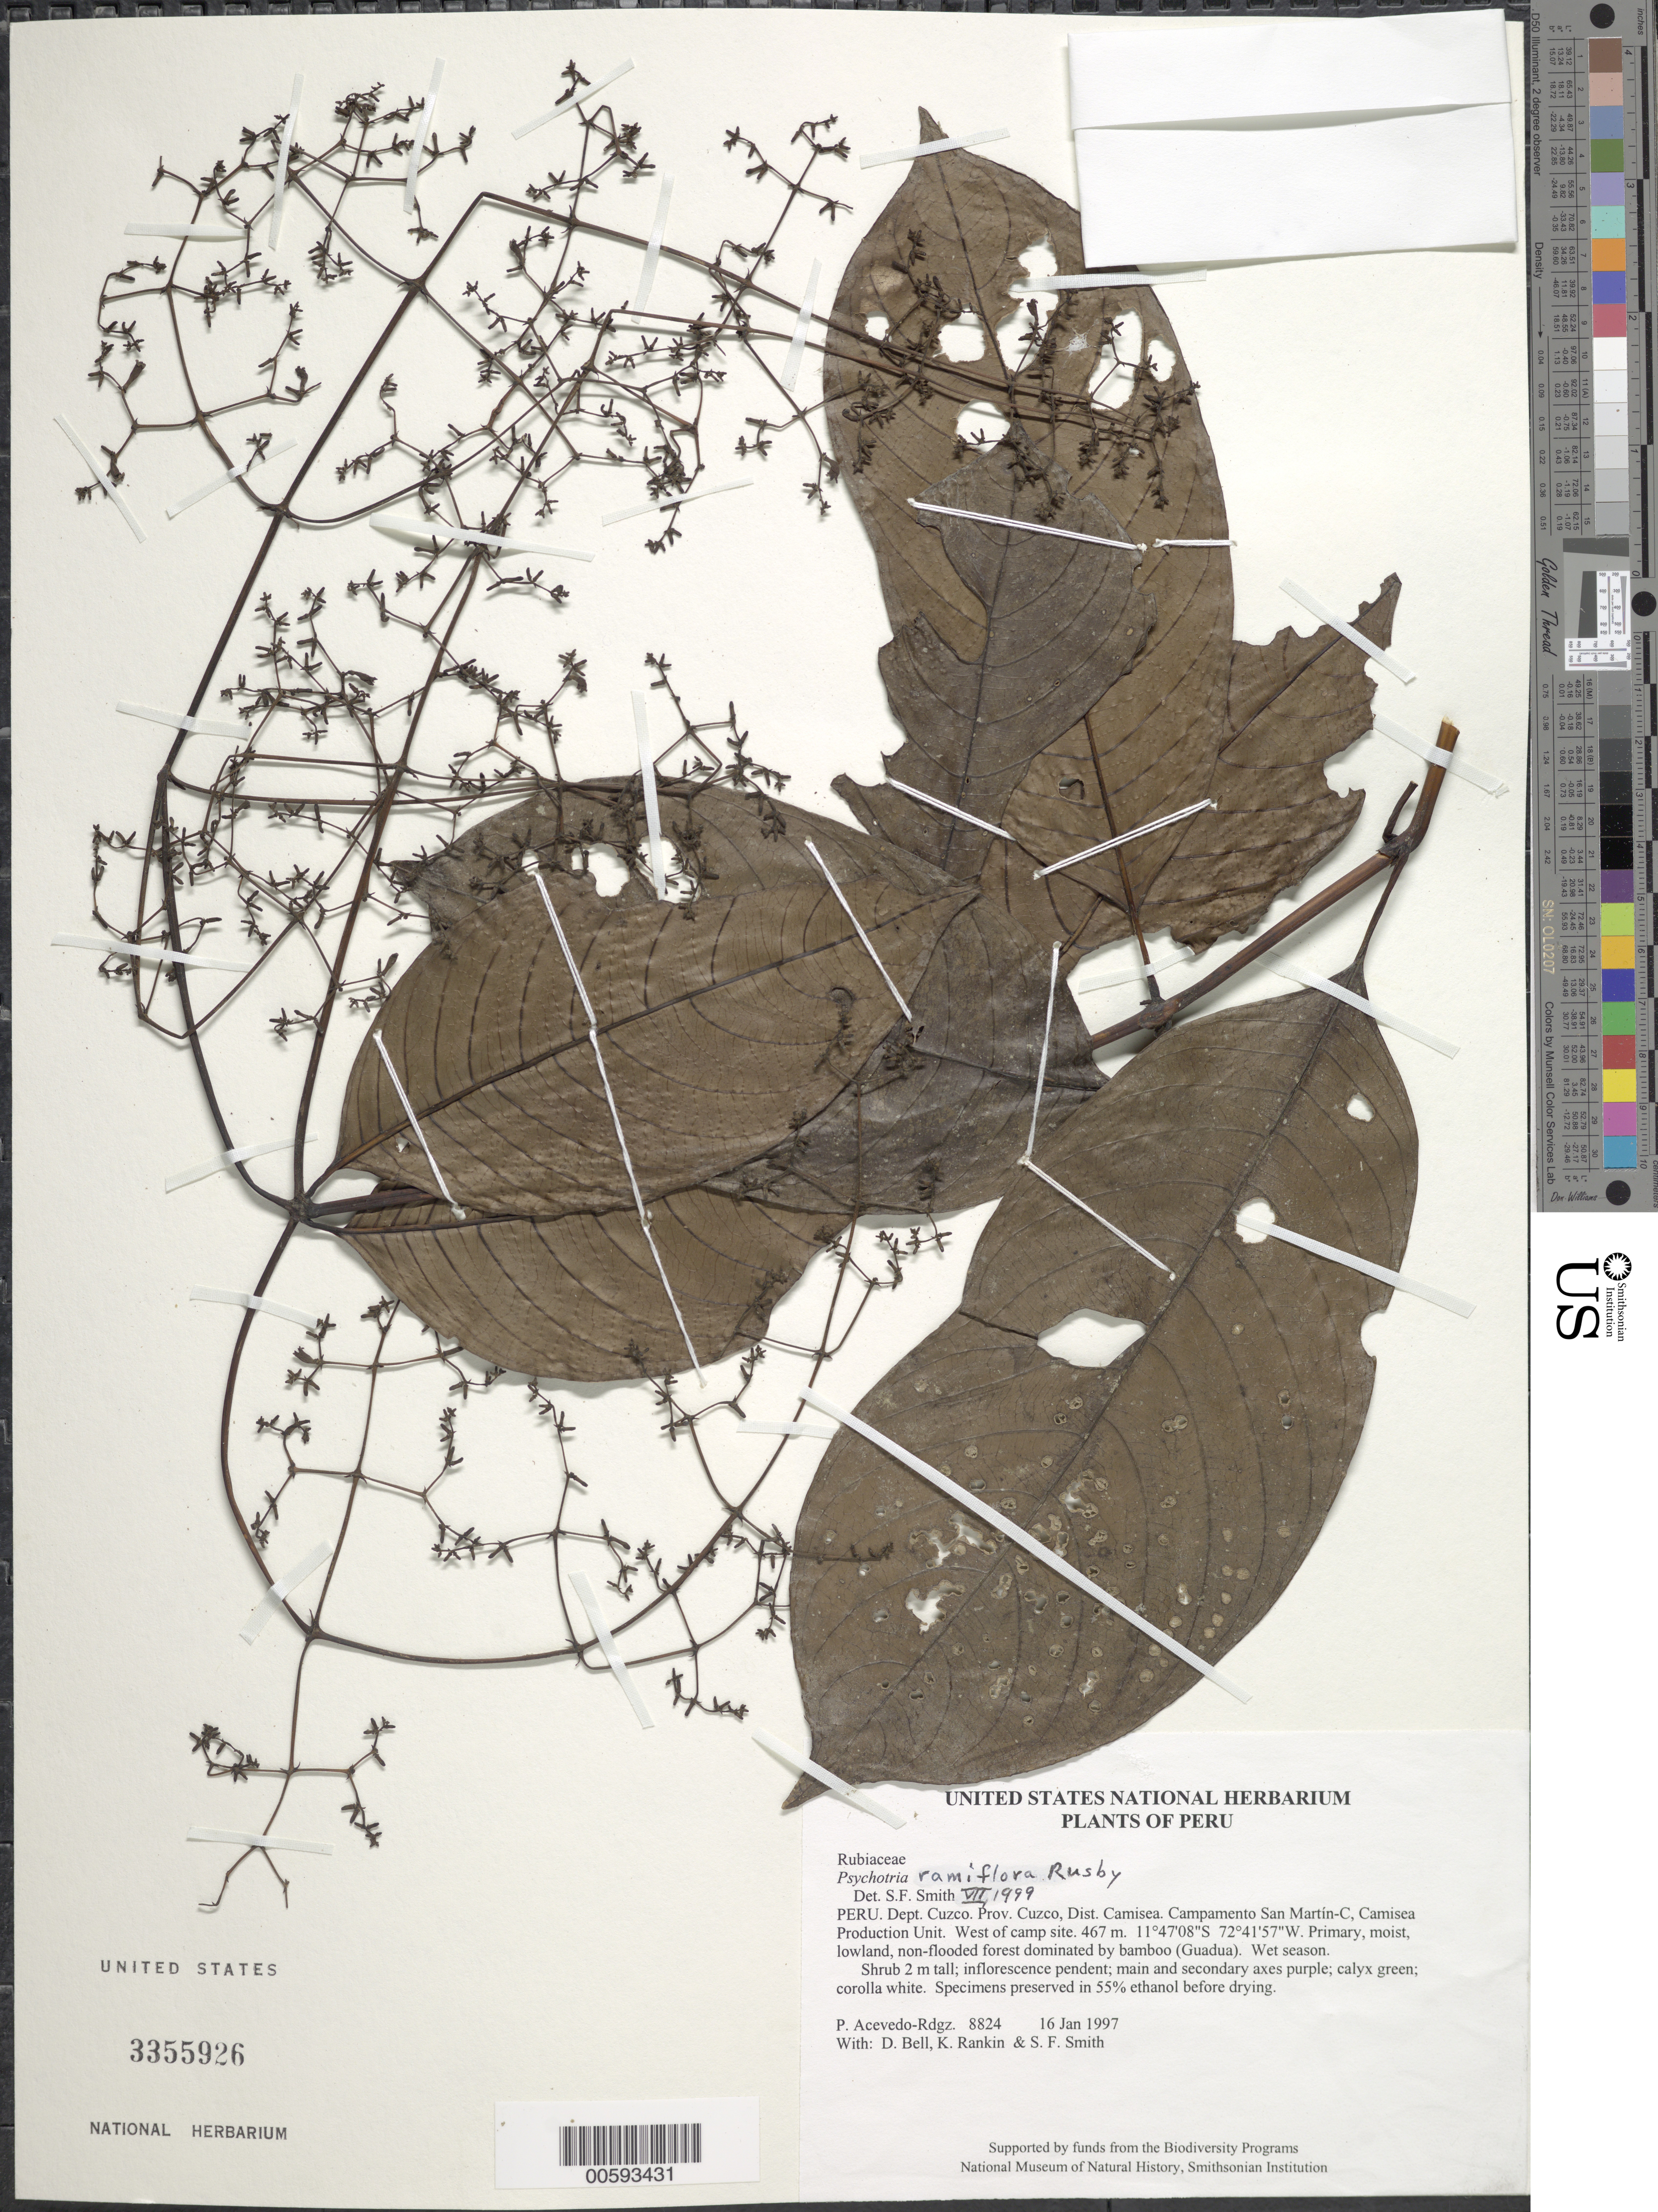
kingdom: Plantae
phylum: Tracheophyta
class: Magnoliopsida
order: Gentianales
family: Rubiaceae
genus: Psychotria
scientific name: Psychotria ramiflora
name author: Rusby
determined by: Taylor, Charlotte M.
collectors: P. Acevedo-Rodr., D. A. Bell, K. B. Rankin & S.F. Smith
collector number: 8824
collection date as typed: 16 Jan 1997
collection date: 1997-01-16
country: Peru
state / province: Cusco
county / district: Cusco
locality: Districto Camisea, Campamento San Martín-C, Camisea Production Unit. West of camp site.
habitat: Primary, moist, lowland, non-flooded forest dominated by bamboo (Guadua). Wet season.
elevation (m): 467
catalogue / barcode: US 3355926